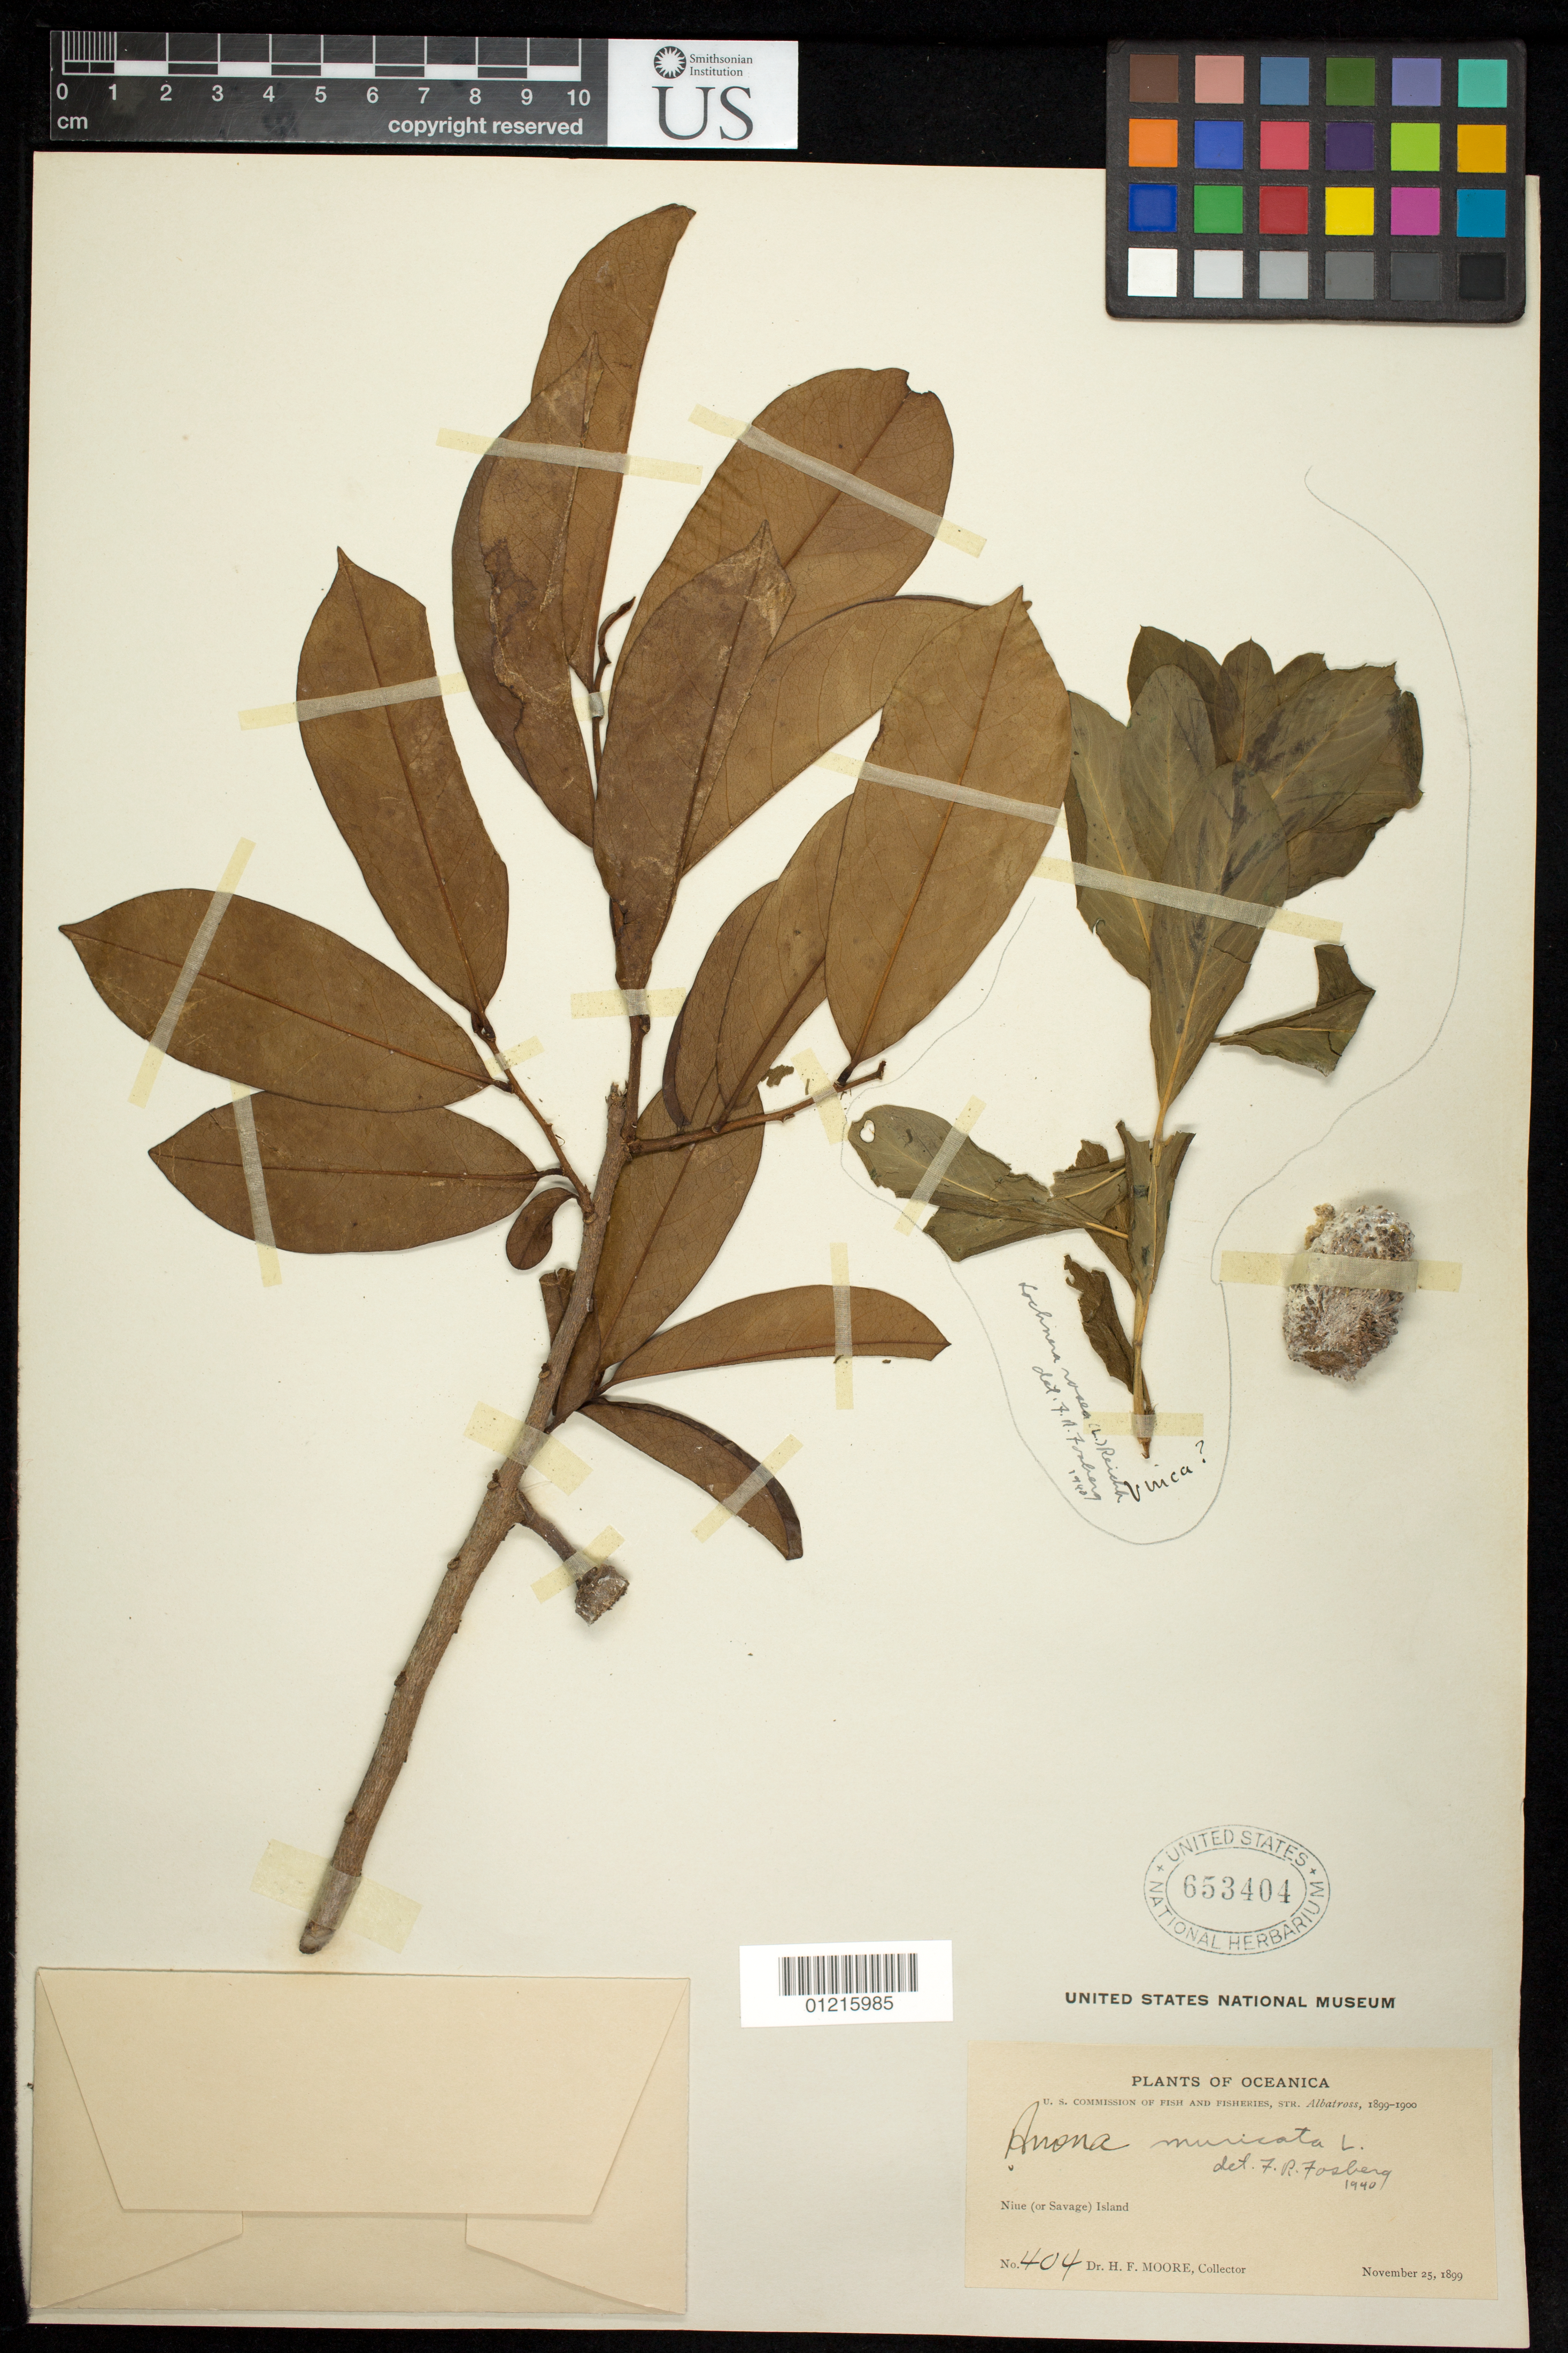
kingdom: Plantae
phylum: Tracheophyta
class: Magnoliopsida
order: Magnoliales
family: Annonaceae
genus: Annona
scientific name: Annona muricata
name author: L.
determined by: Fosberg, F. R.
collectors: H. F. Moore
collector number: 404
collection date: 1899-11-25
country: Niue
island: Niue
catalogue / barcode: US 653404